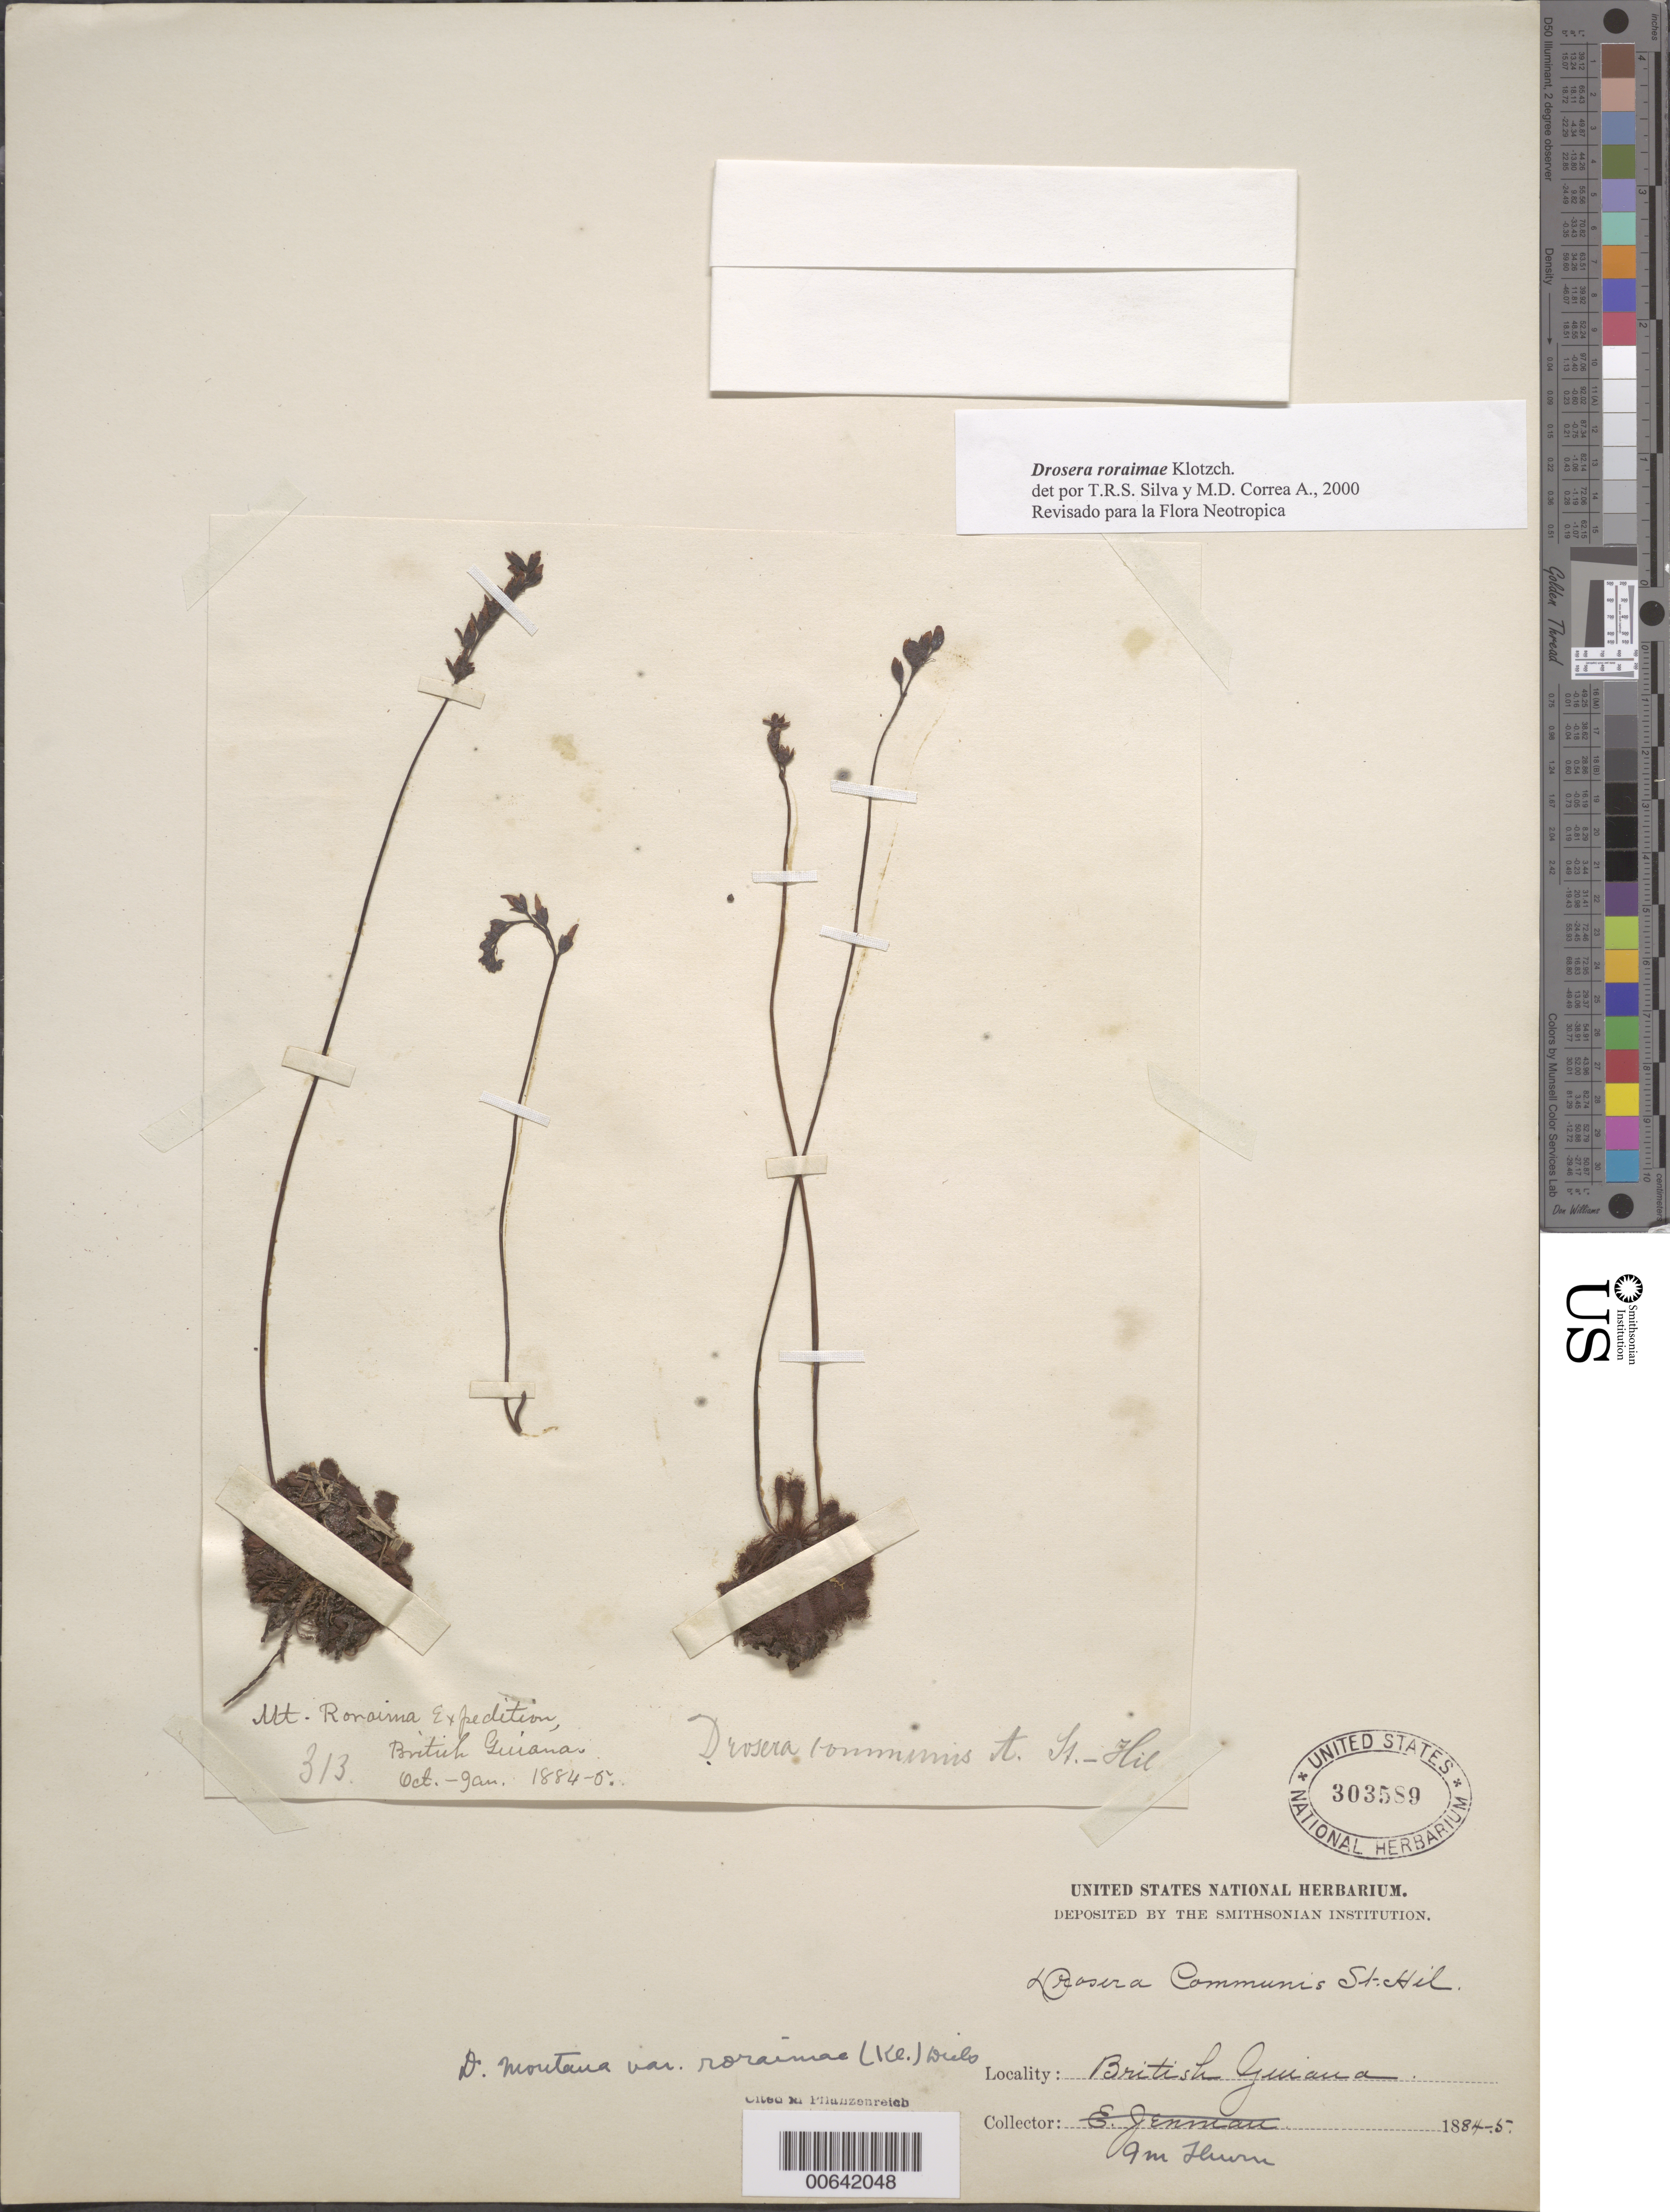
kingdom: Plantae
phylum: Tracheophyta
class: Magnoliopsida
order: Caryophyllales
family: Droseraceae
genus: Drosera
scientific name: Drosera roraimae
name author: (Klotzsch ex Diels) Maguire & J.R. Laundon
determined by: Silva, T. R. S. & Correa A. , M. D.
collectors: E. F. im Thurn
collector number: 313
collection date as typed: Oct 1884 to -- Jan 1885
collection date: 1884-10/1885-01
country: Guyana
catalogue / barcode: US 303589